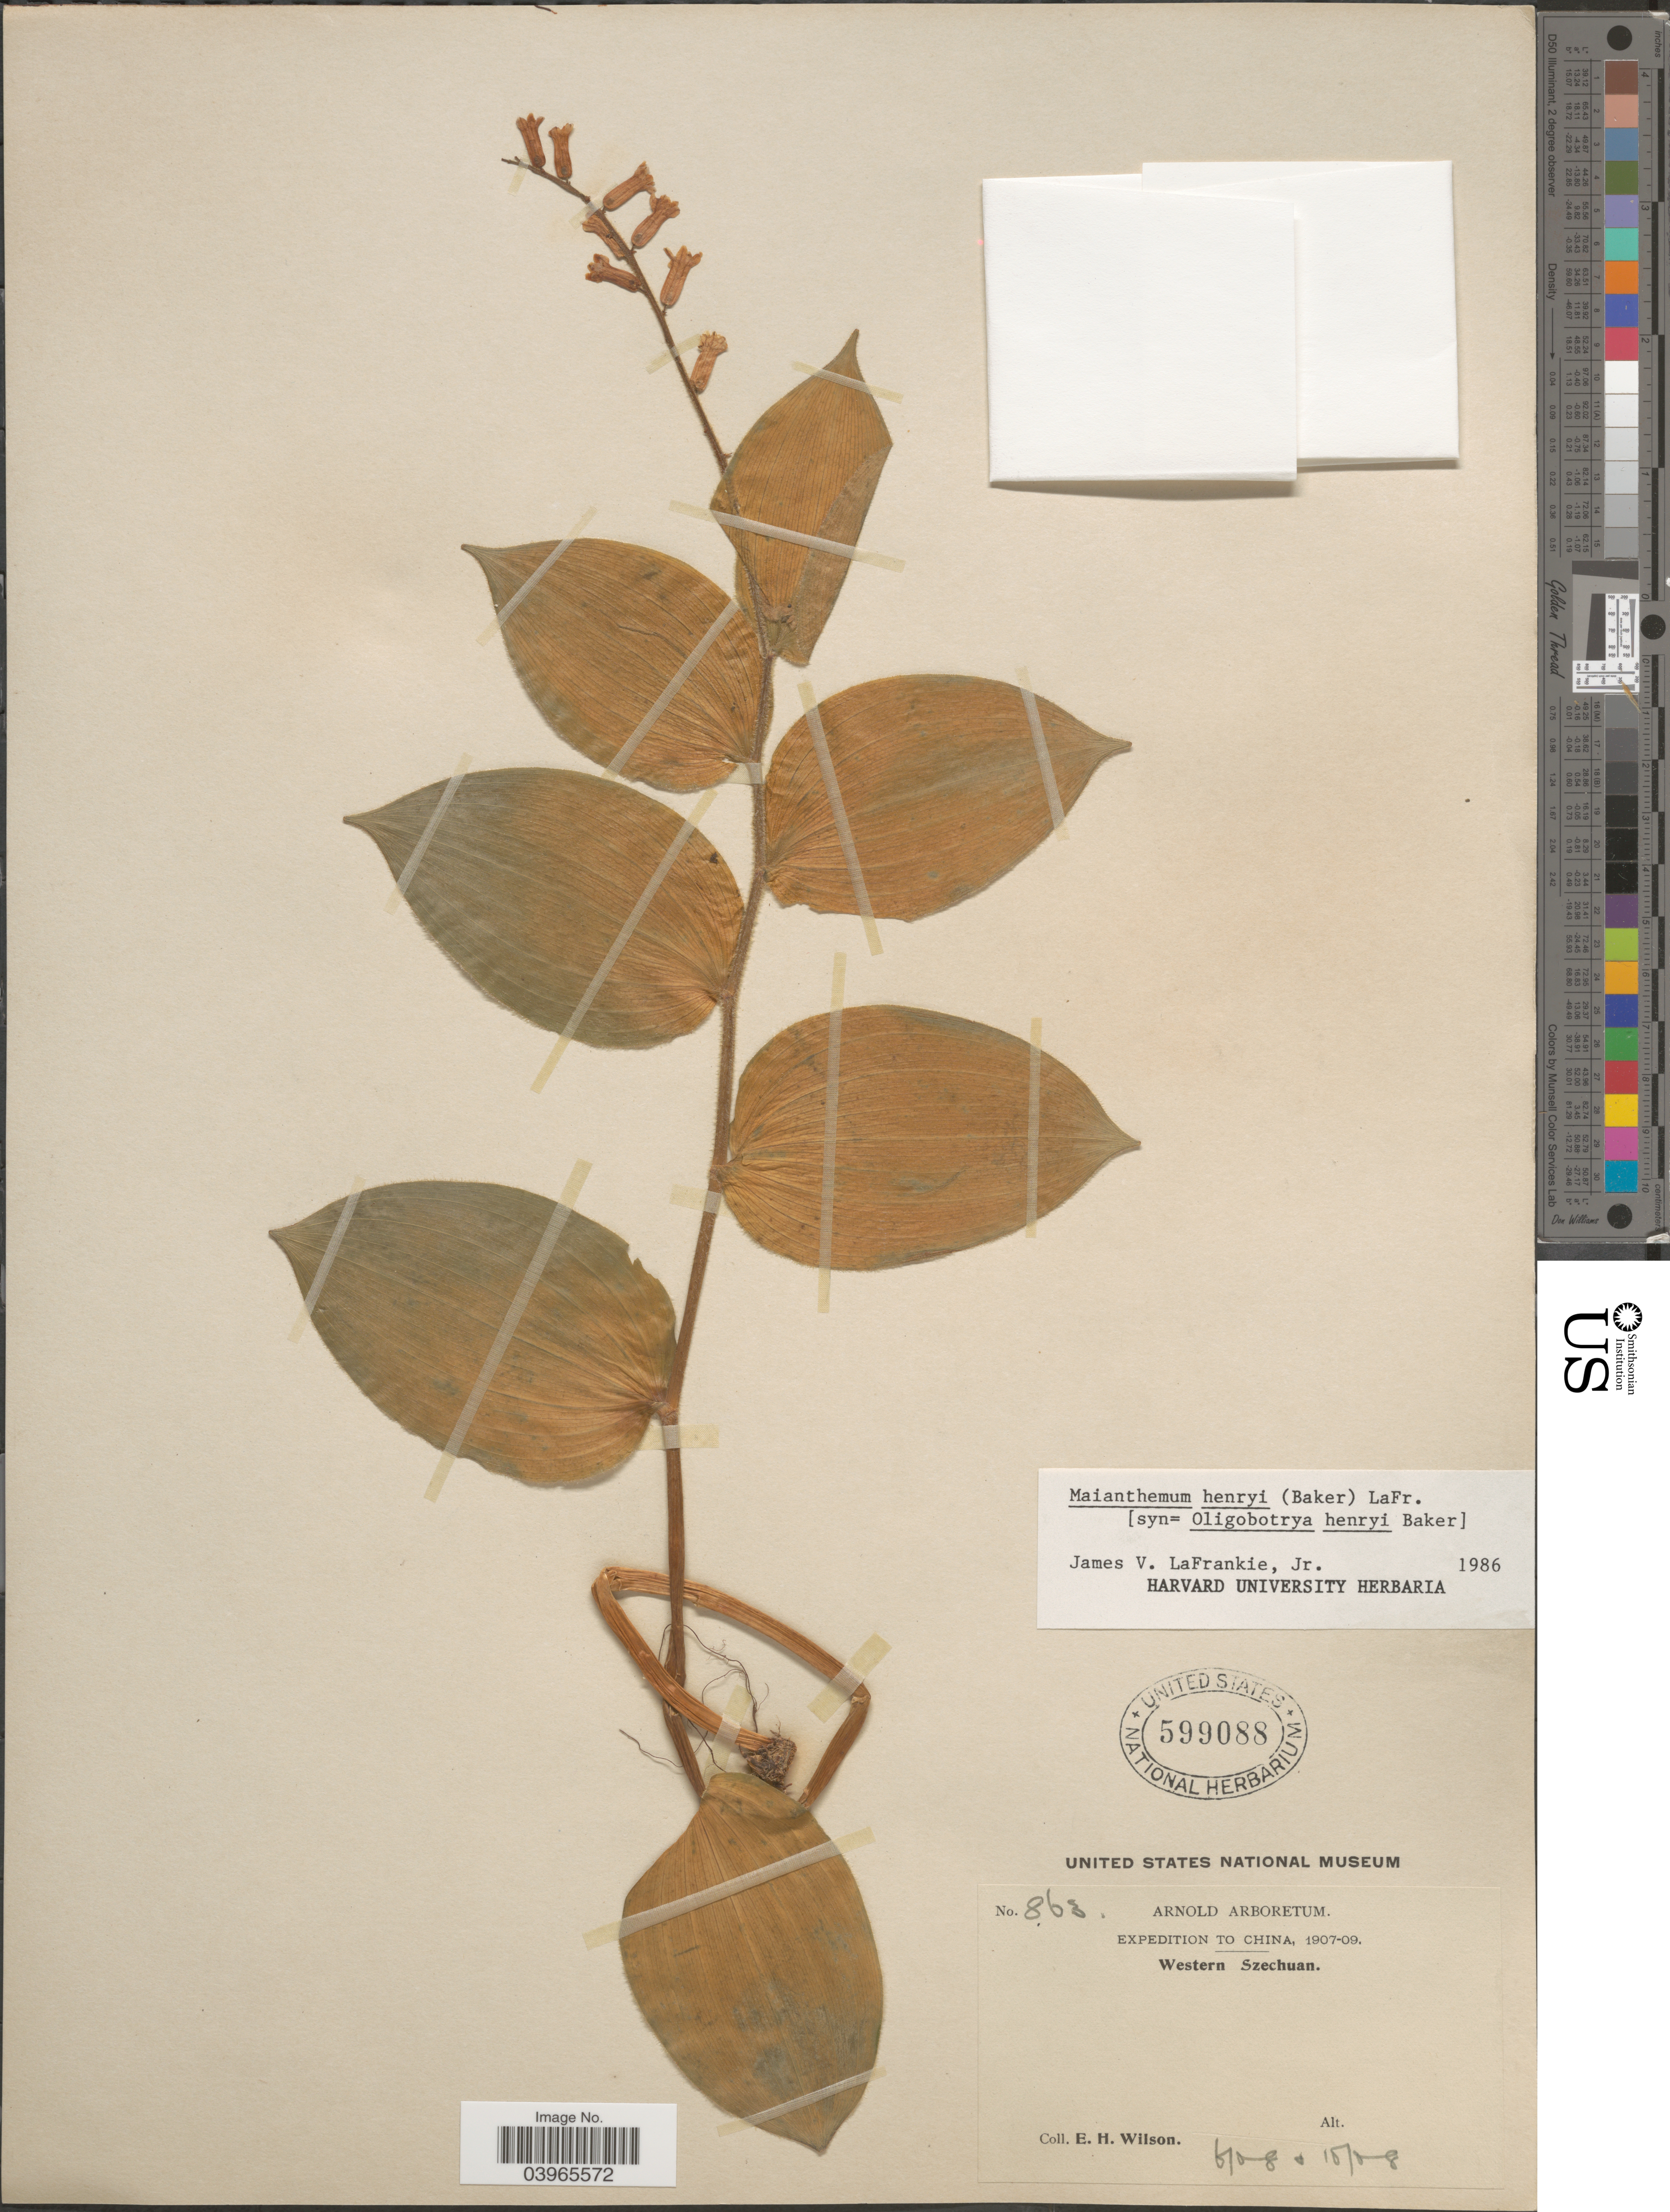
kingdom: Plantae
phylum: Tracheophyta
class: Liliopsida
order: Asparagales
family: Asparagaceae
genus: Maianthemum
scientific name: Maianthemum henryi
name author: (Baker) LaFrankie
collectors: E. Wilson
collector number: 863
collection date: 1908-06/1908-10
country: China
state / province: Sichuan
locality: Western Szechuan.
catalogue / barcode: US 599088